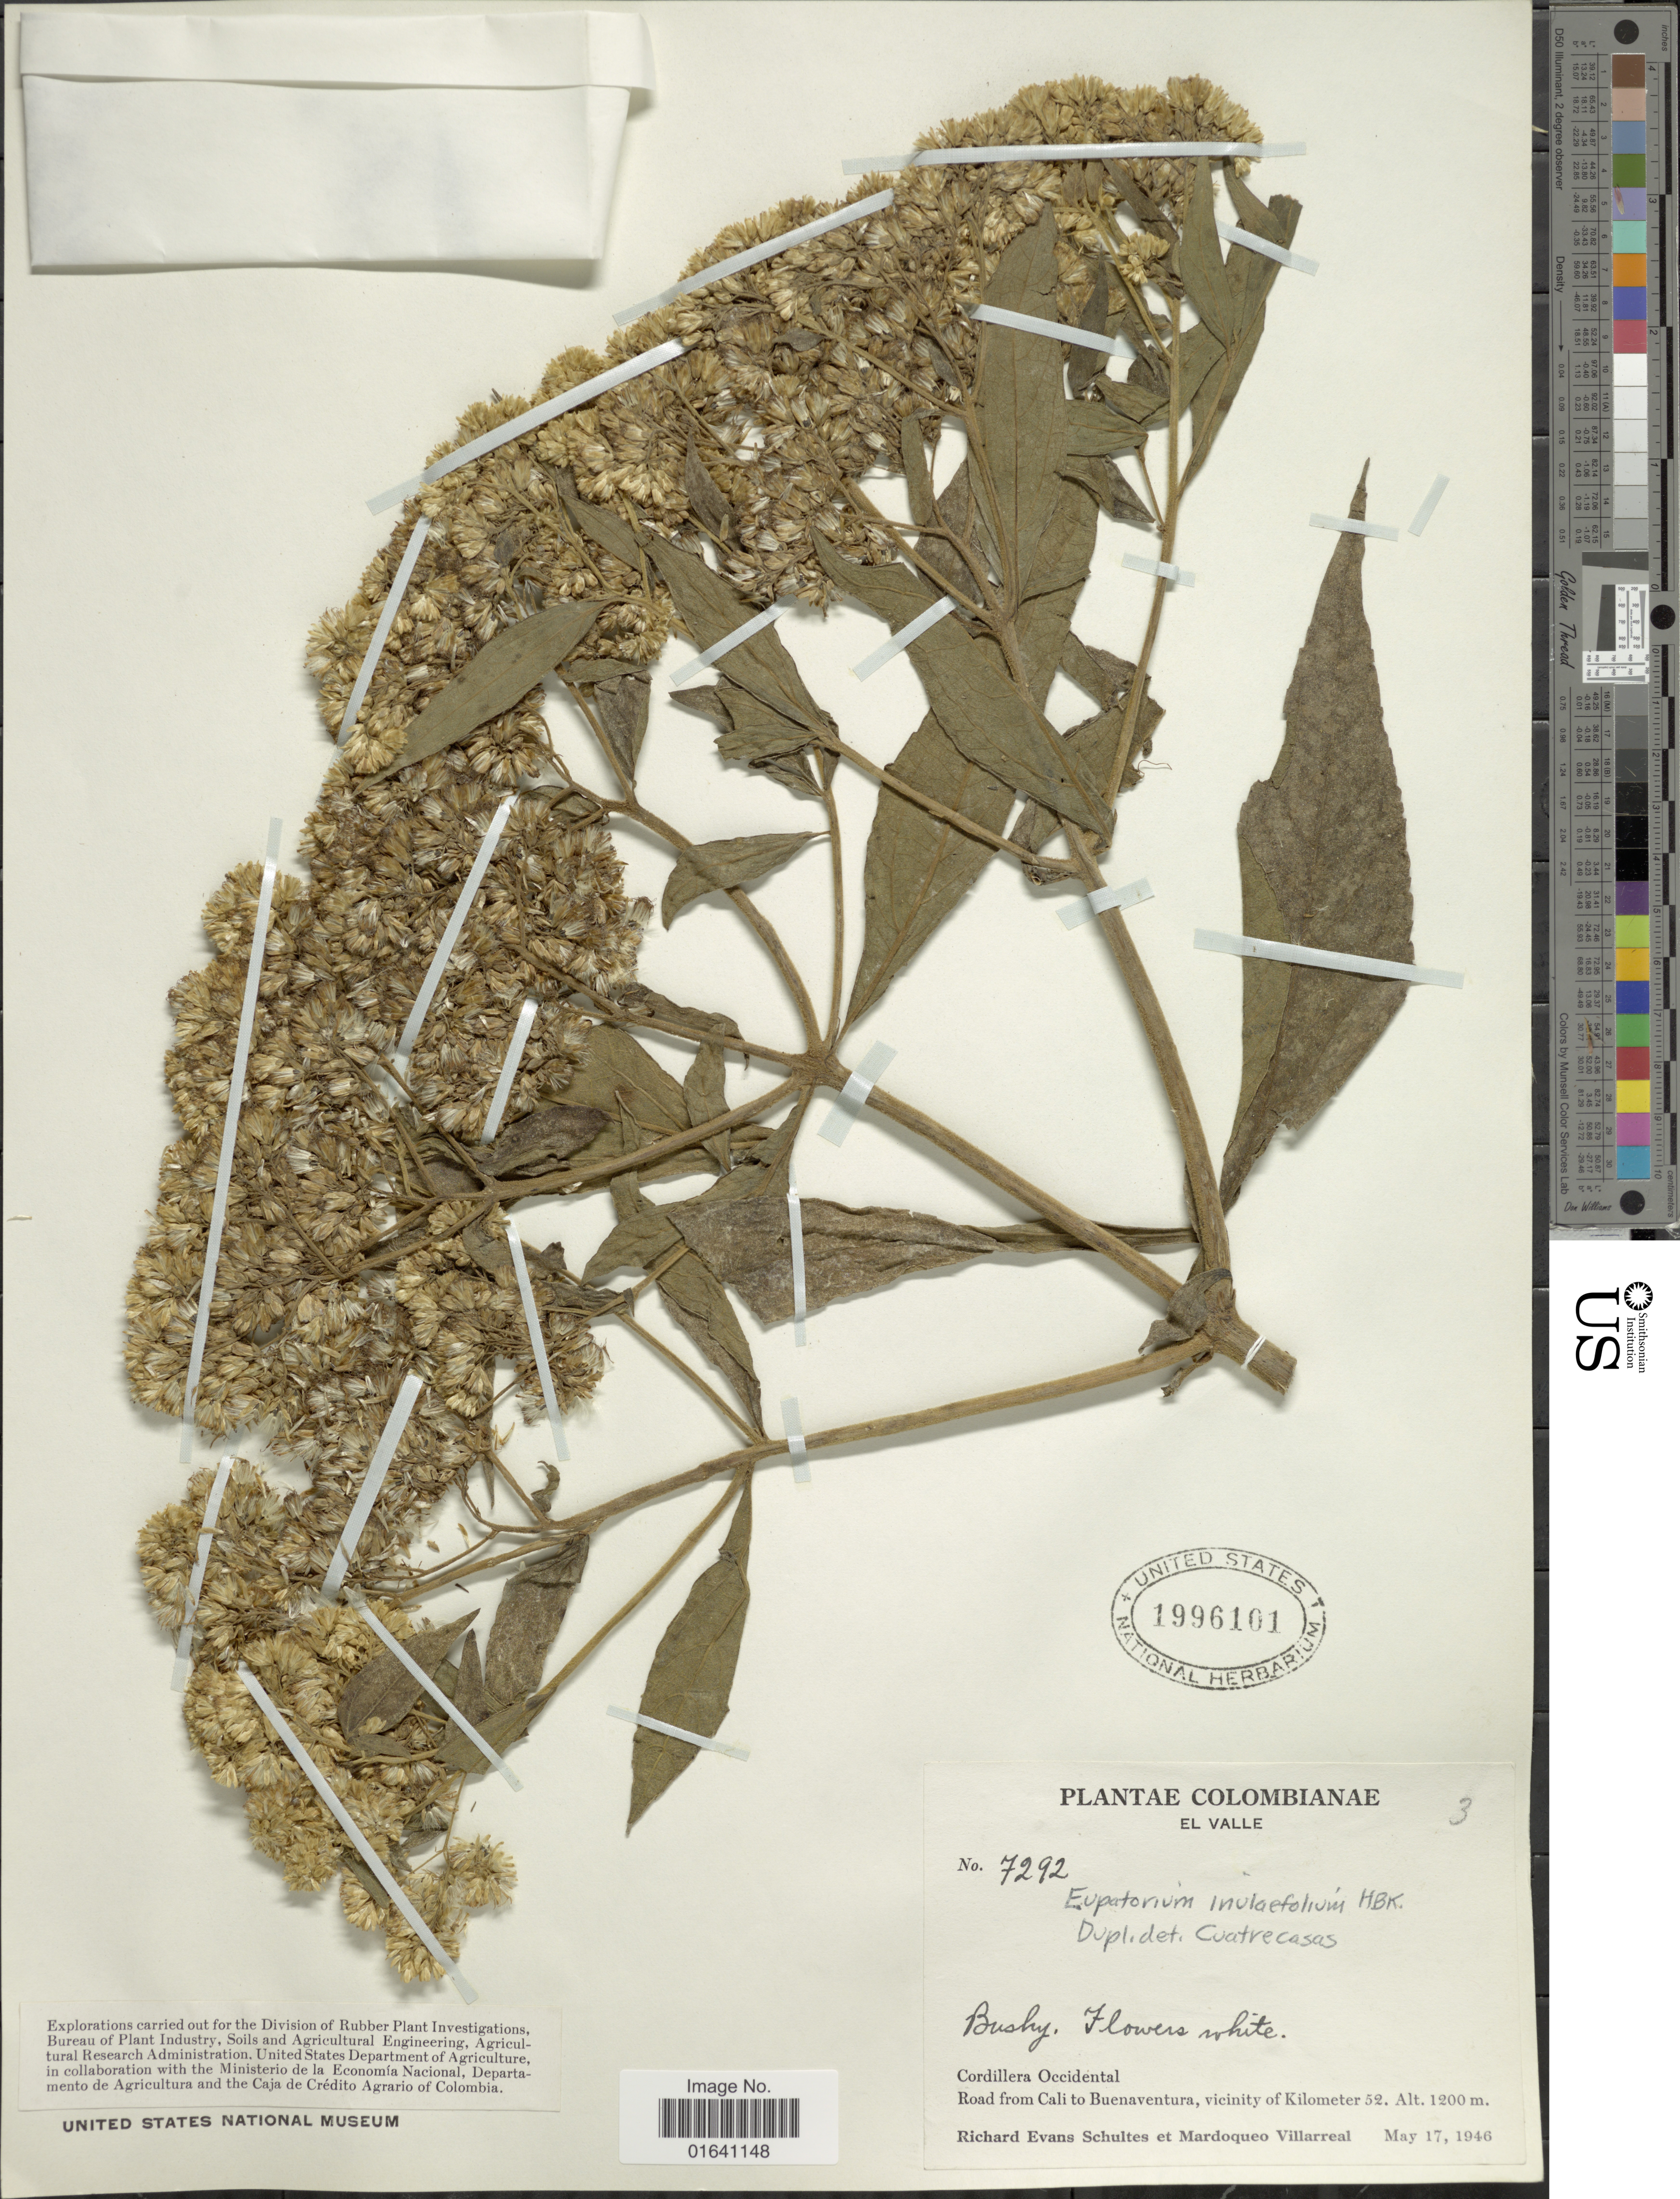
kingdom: Plantae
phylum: Tracheophyta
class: Magnoliopsida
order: Asterales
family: Asteraceae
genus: Austroeupatorium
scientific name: Austroeupatorium inulaefolium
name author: (Kunth) R.M. King & H. Rob.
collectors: R. E. Schultes & M. Villareal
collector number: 7292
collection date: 1946-05-17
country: Colombia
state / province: Valle del Cauca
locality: El Valle, Cordillera Occidental, Road from Cali to Buenaventura, vicinity of Kilometer 52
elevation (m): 1200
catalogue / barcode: US 1996101